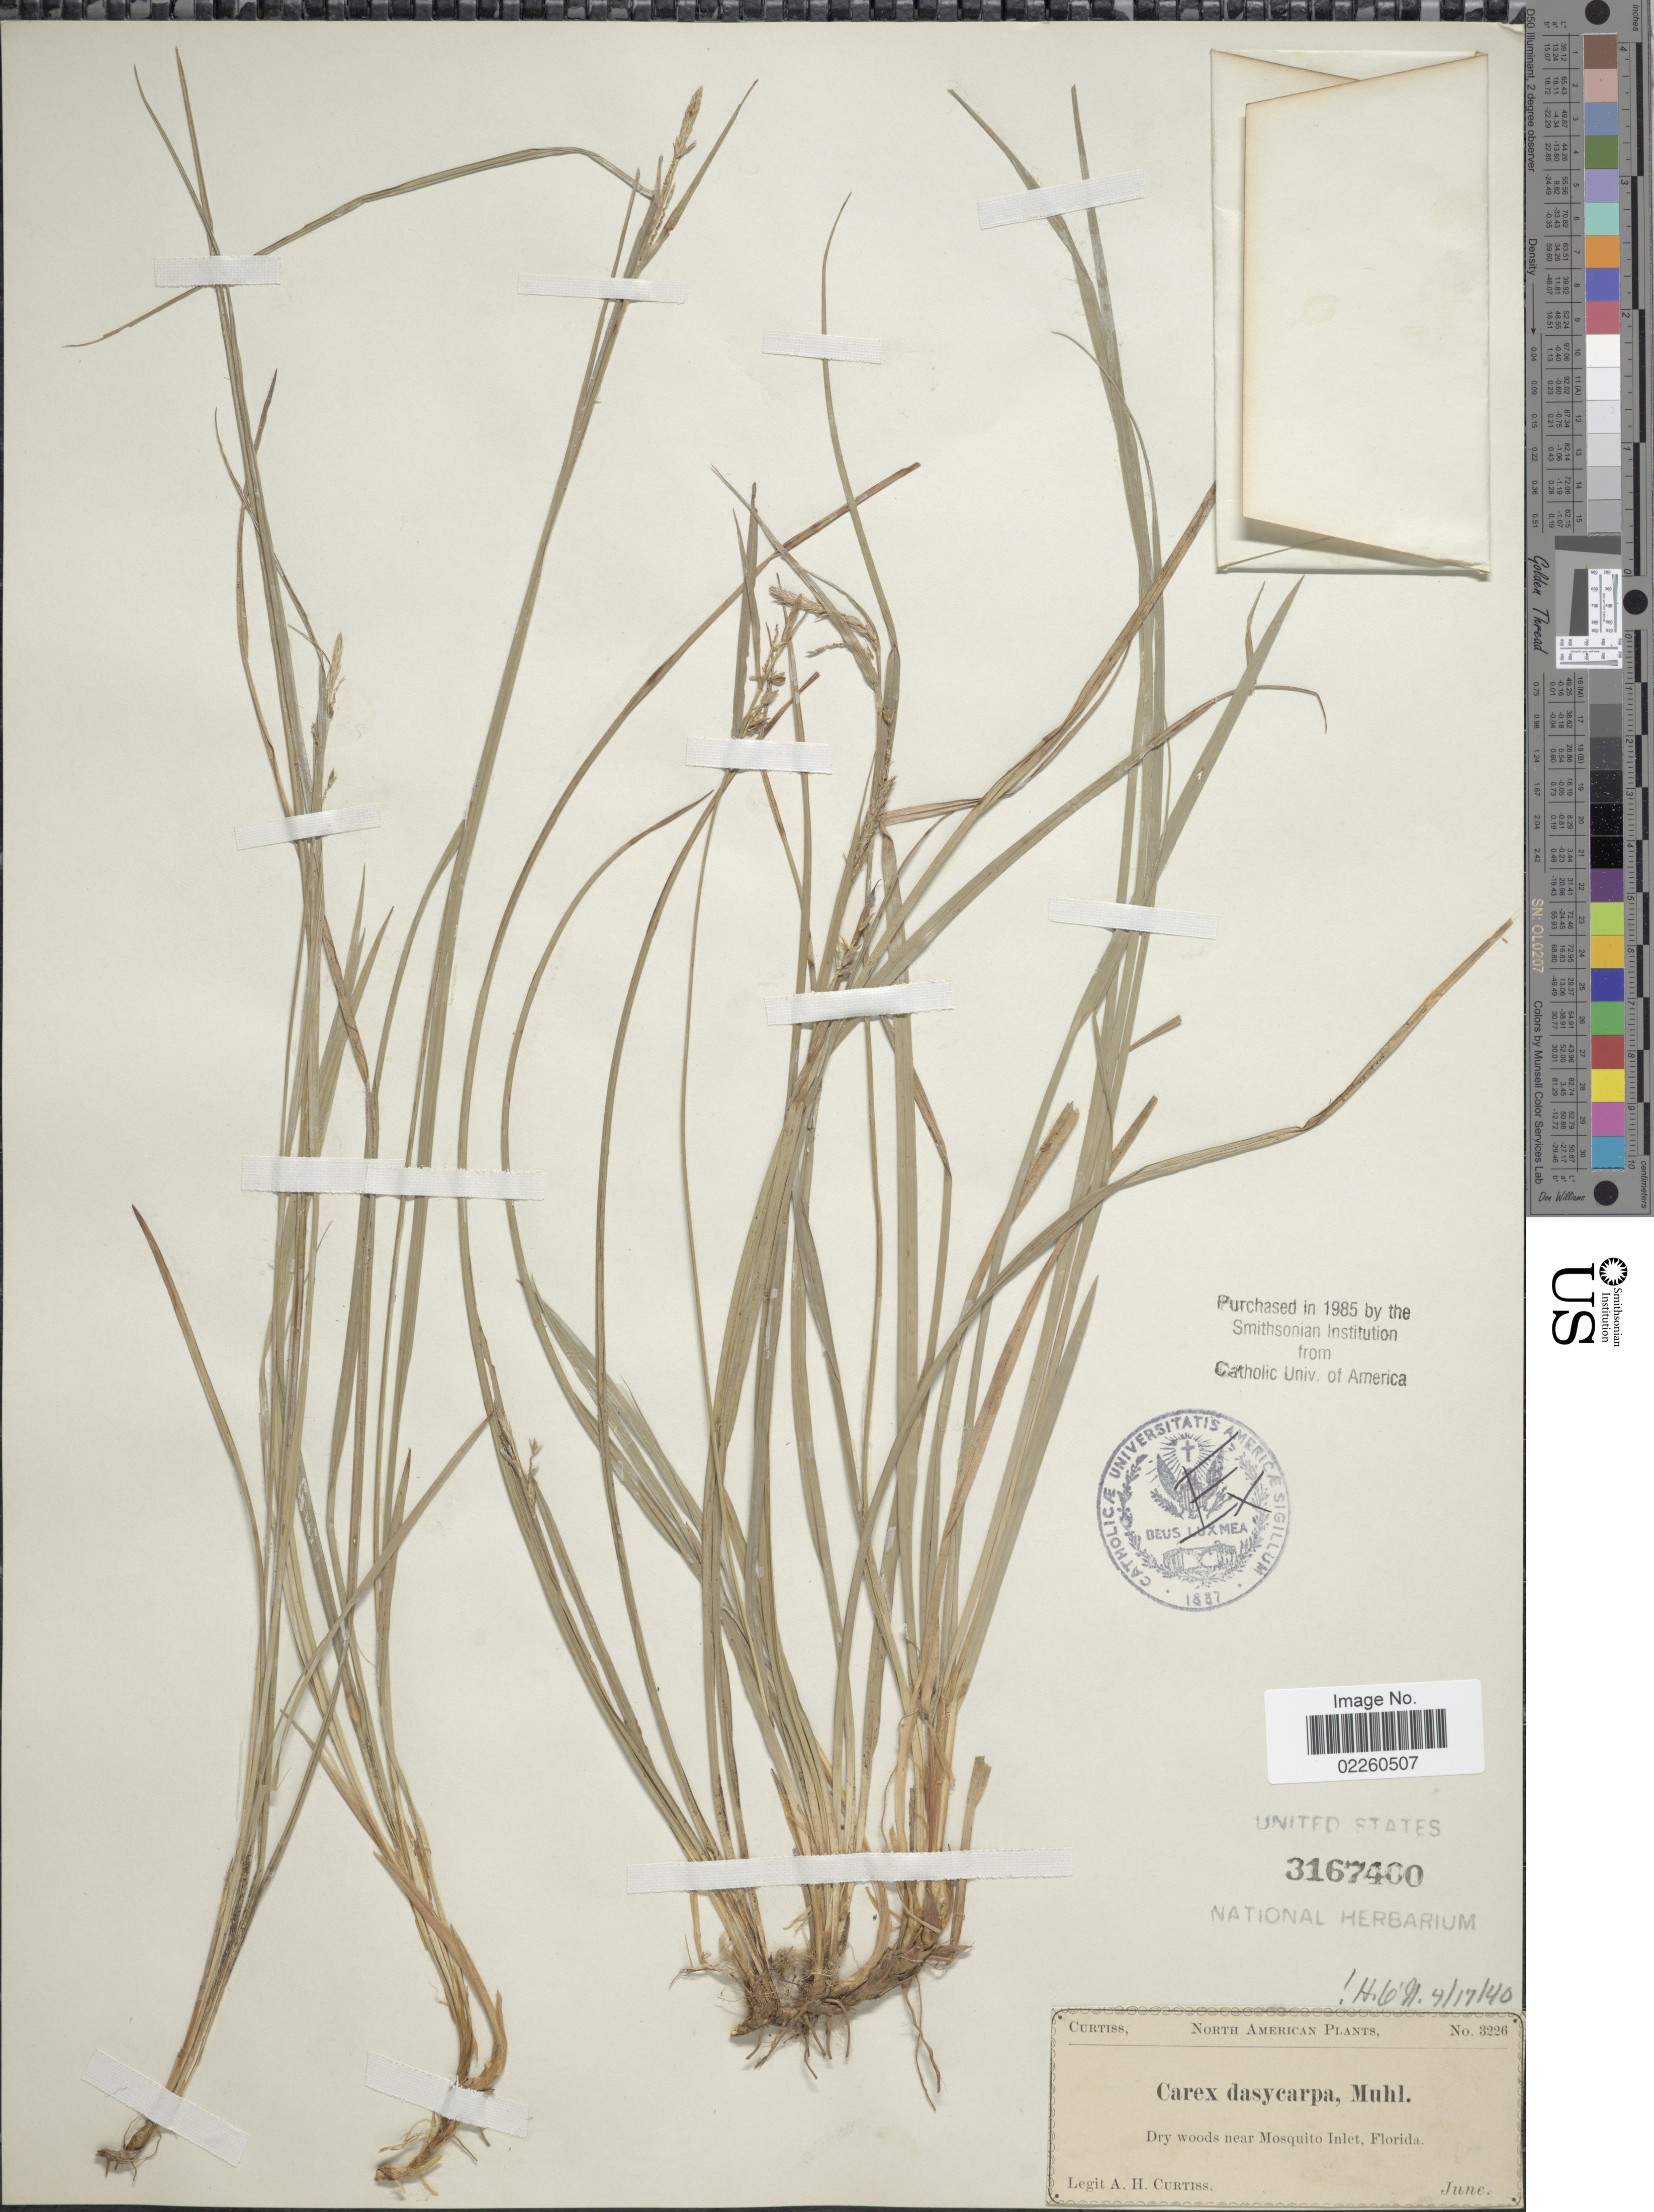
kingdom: Plantae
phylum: Tracheophyta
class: Liliopsida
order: Poales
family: Cyperaceae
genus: Carex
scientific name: Carex dasycarpa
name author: Muhl.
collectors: A. H. Curtiss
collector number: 3226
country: United States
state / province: Florida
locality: Dry woods near Mosquito Inlet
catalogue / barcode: US 3167460